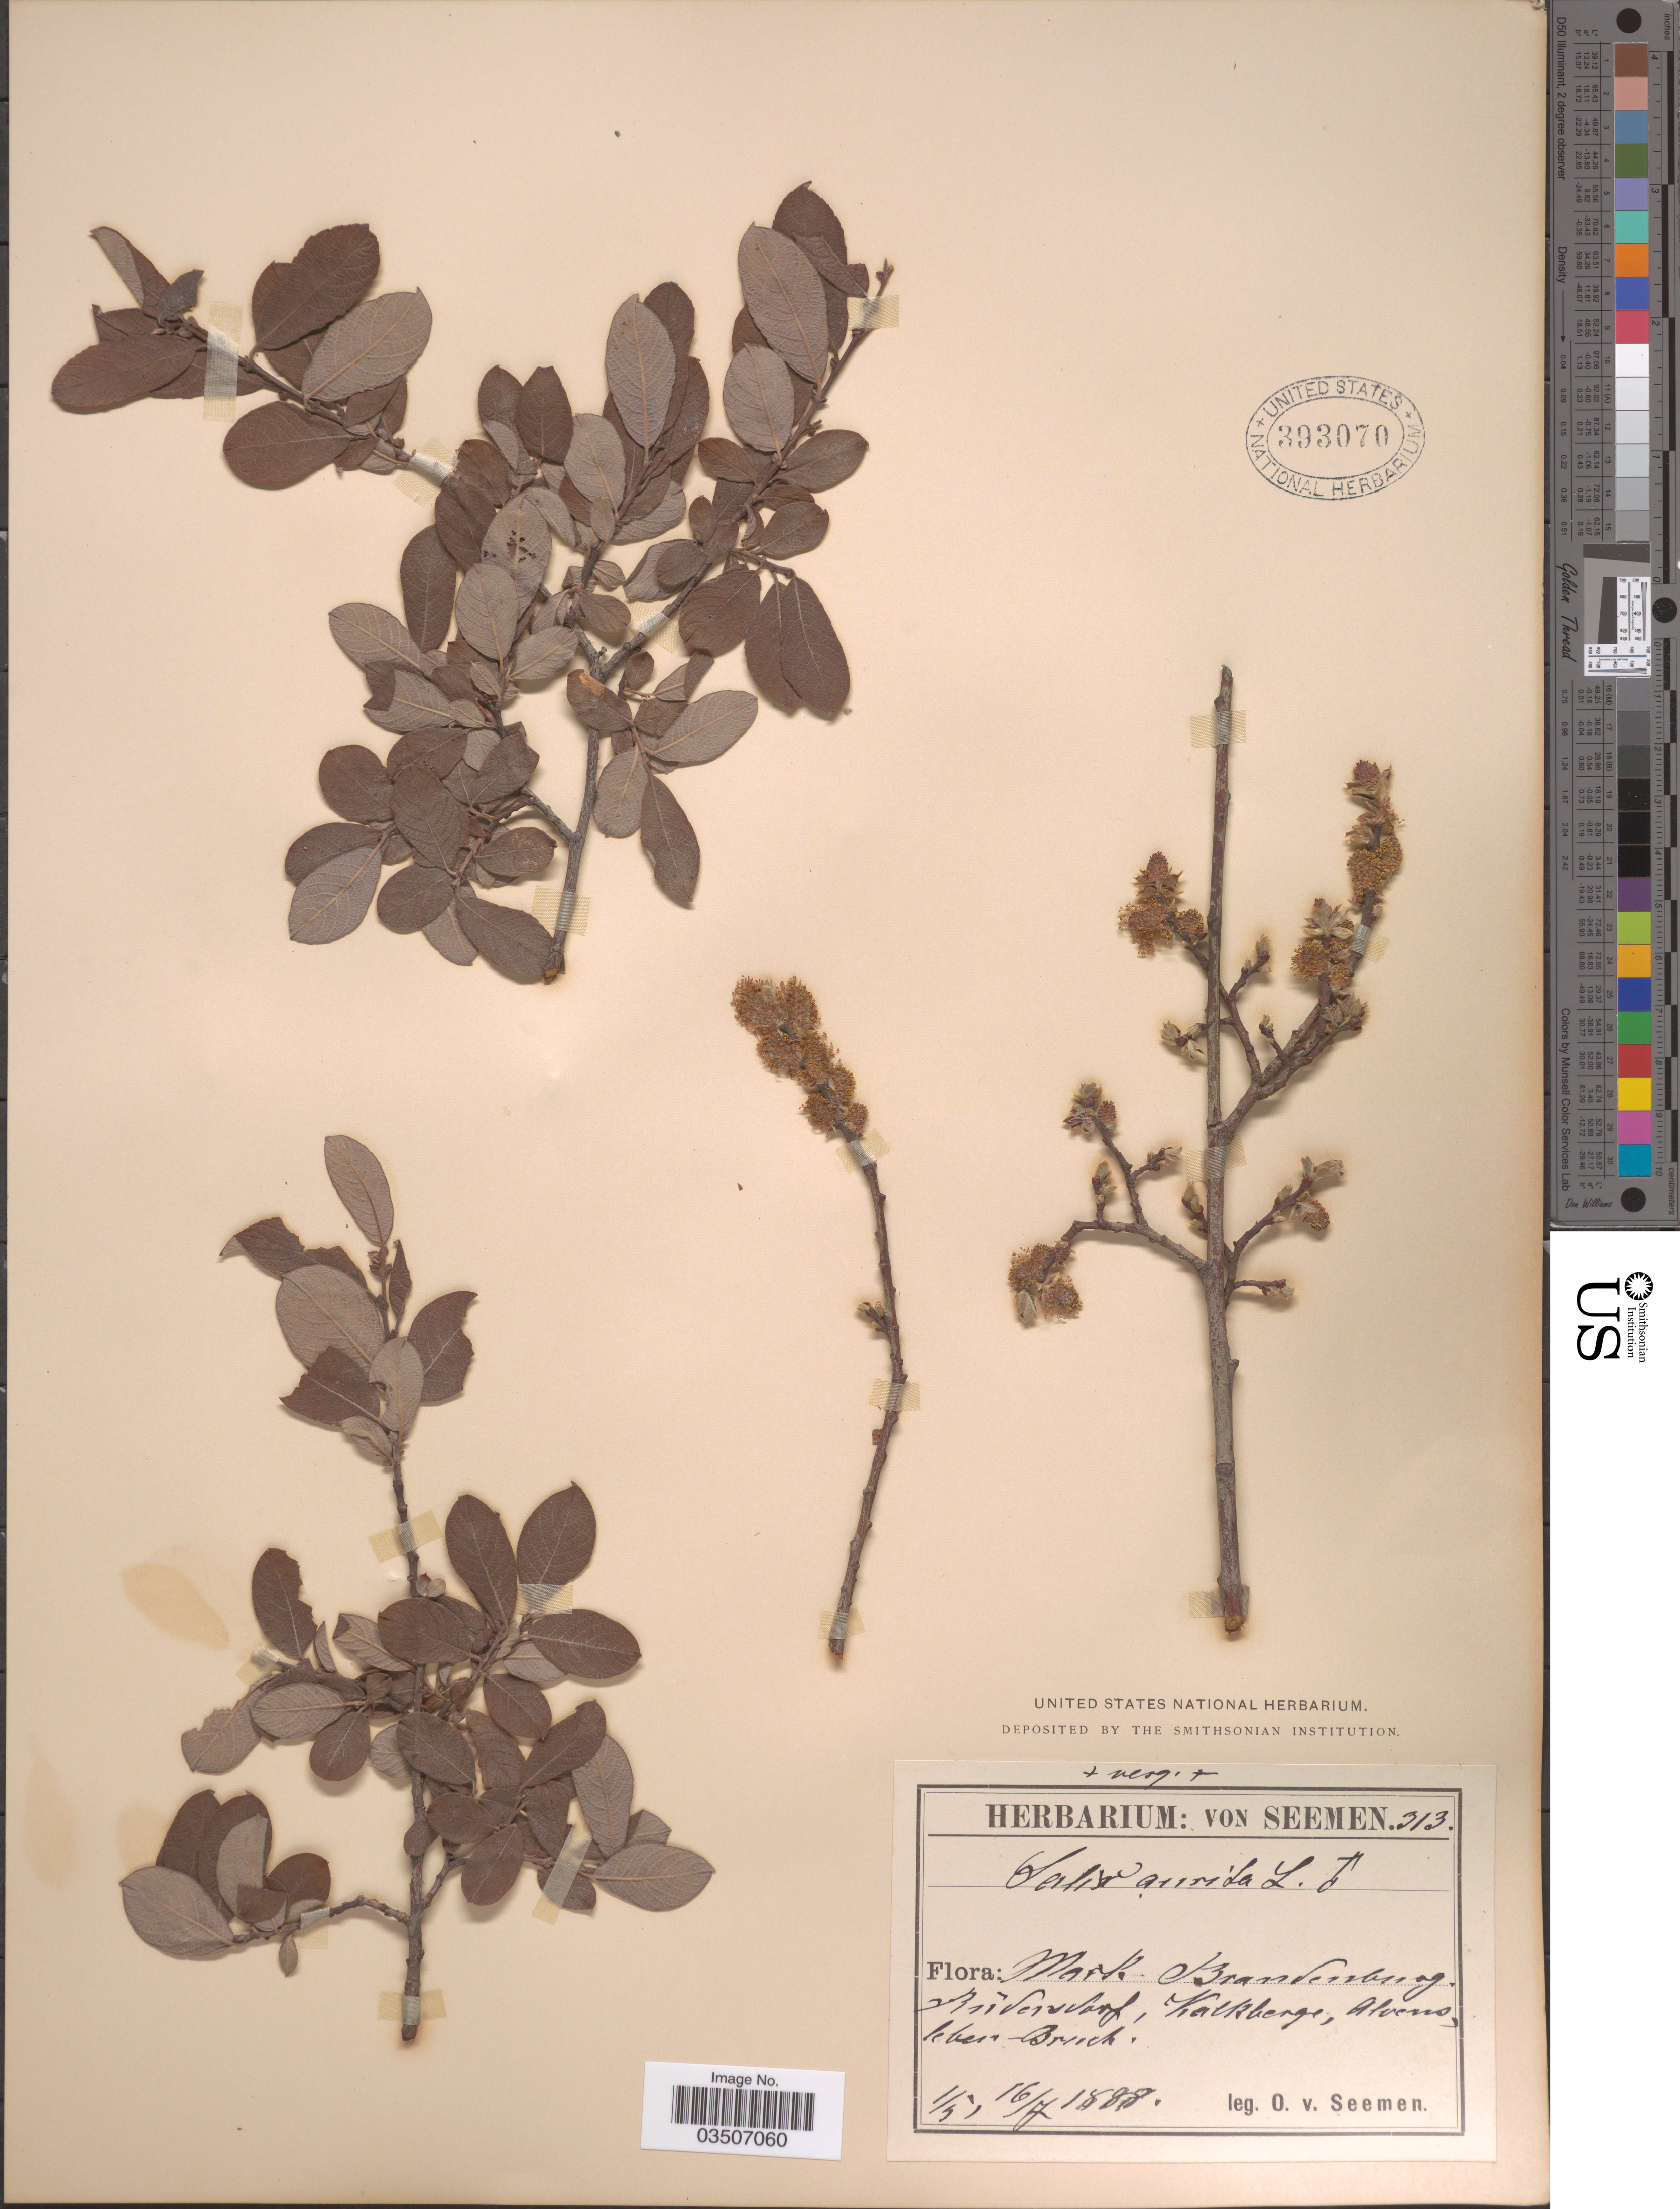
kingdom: Plantae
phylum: Tracheophyta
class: Magnoliopsida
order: Malpighiales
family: Salicaceae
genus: Salix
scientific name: Salix aurita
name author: L.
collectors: K. O. von Seemen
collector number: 313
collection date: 1888-05-01/1888-07-16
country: Germany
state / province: Brandenburg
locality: Mark Brandenburg. Rüdersdorf, Kalkberge, Alvens, Ieber Bruch. [interpreted]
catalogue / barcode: US 393070